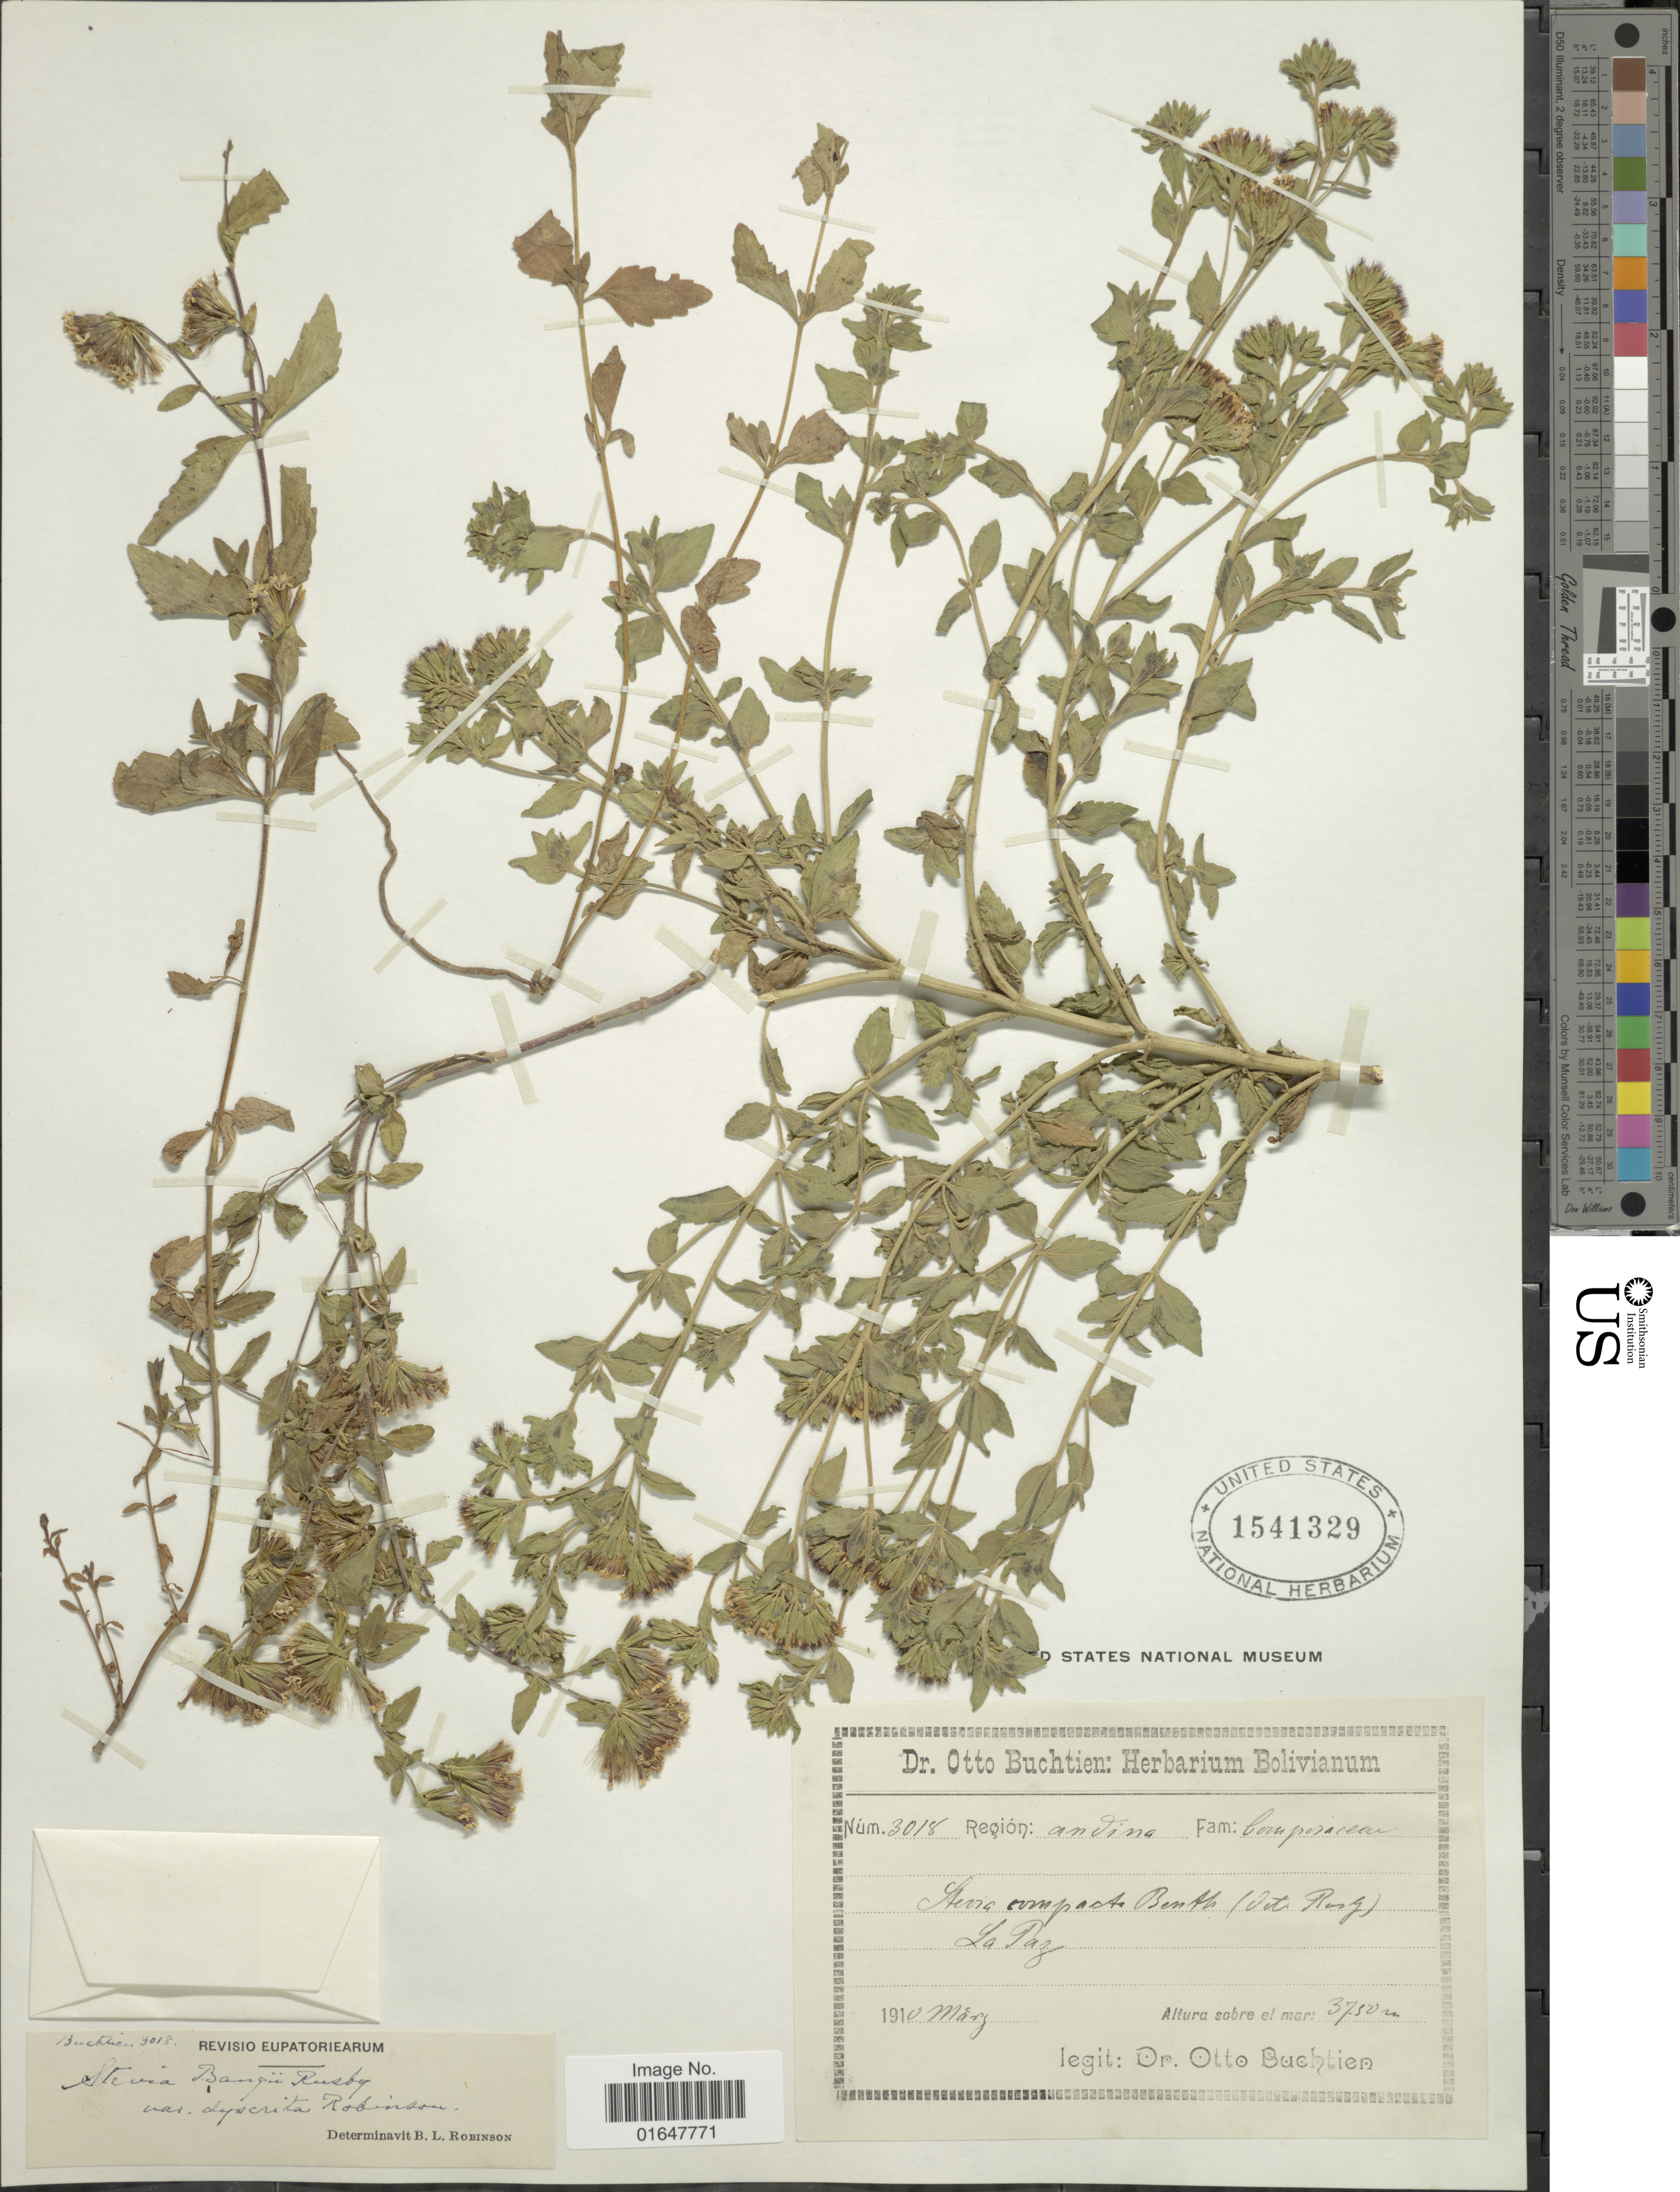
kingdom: Plantae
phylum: Tracheophyta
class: Magnoliopsida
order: Asterales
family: Asteraceae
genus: Stevia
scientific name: Stevia bangii var. dyscrita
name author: B.L. Rob.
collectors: O. Buchtien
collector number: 3018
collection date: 1910-03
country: Bolivia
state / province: La Paz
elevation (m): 3750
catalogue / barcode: US 1541329